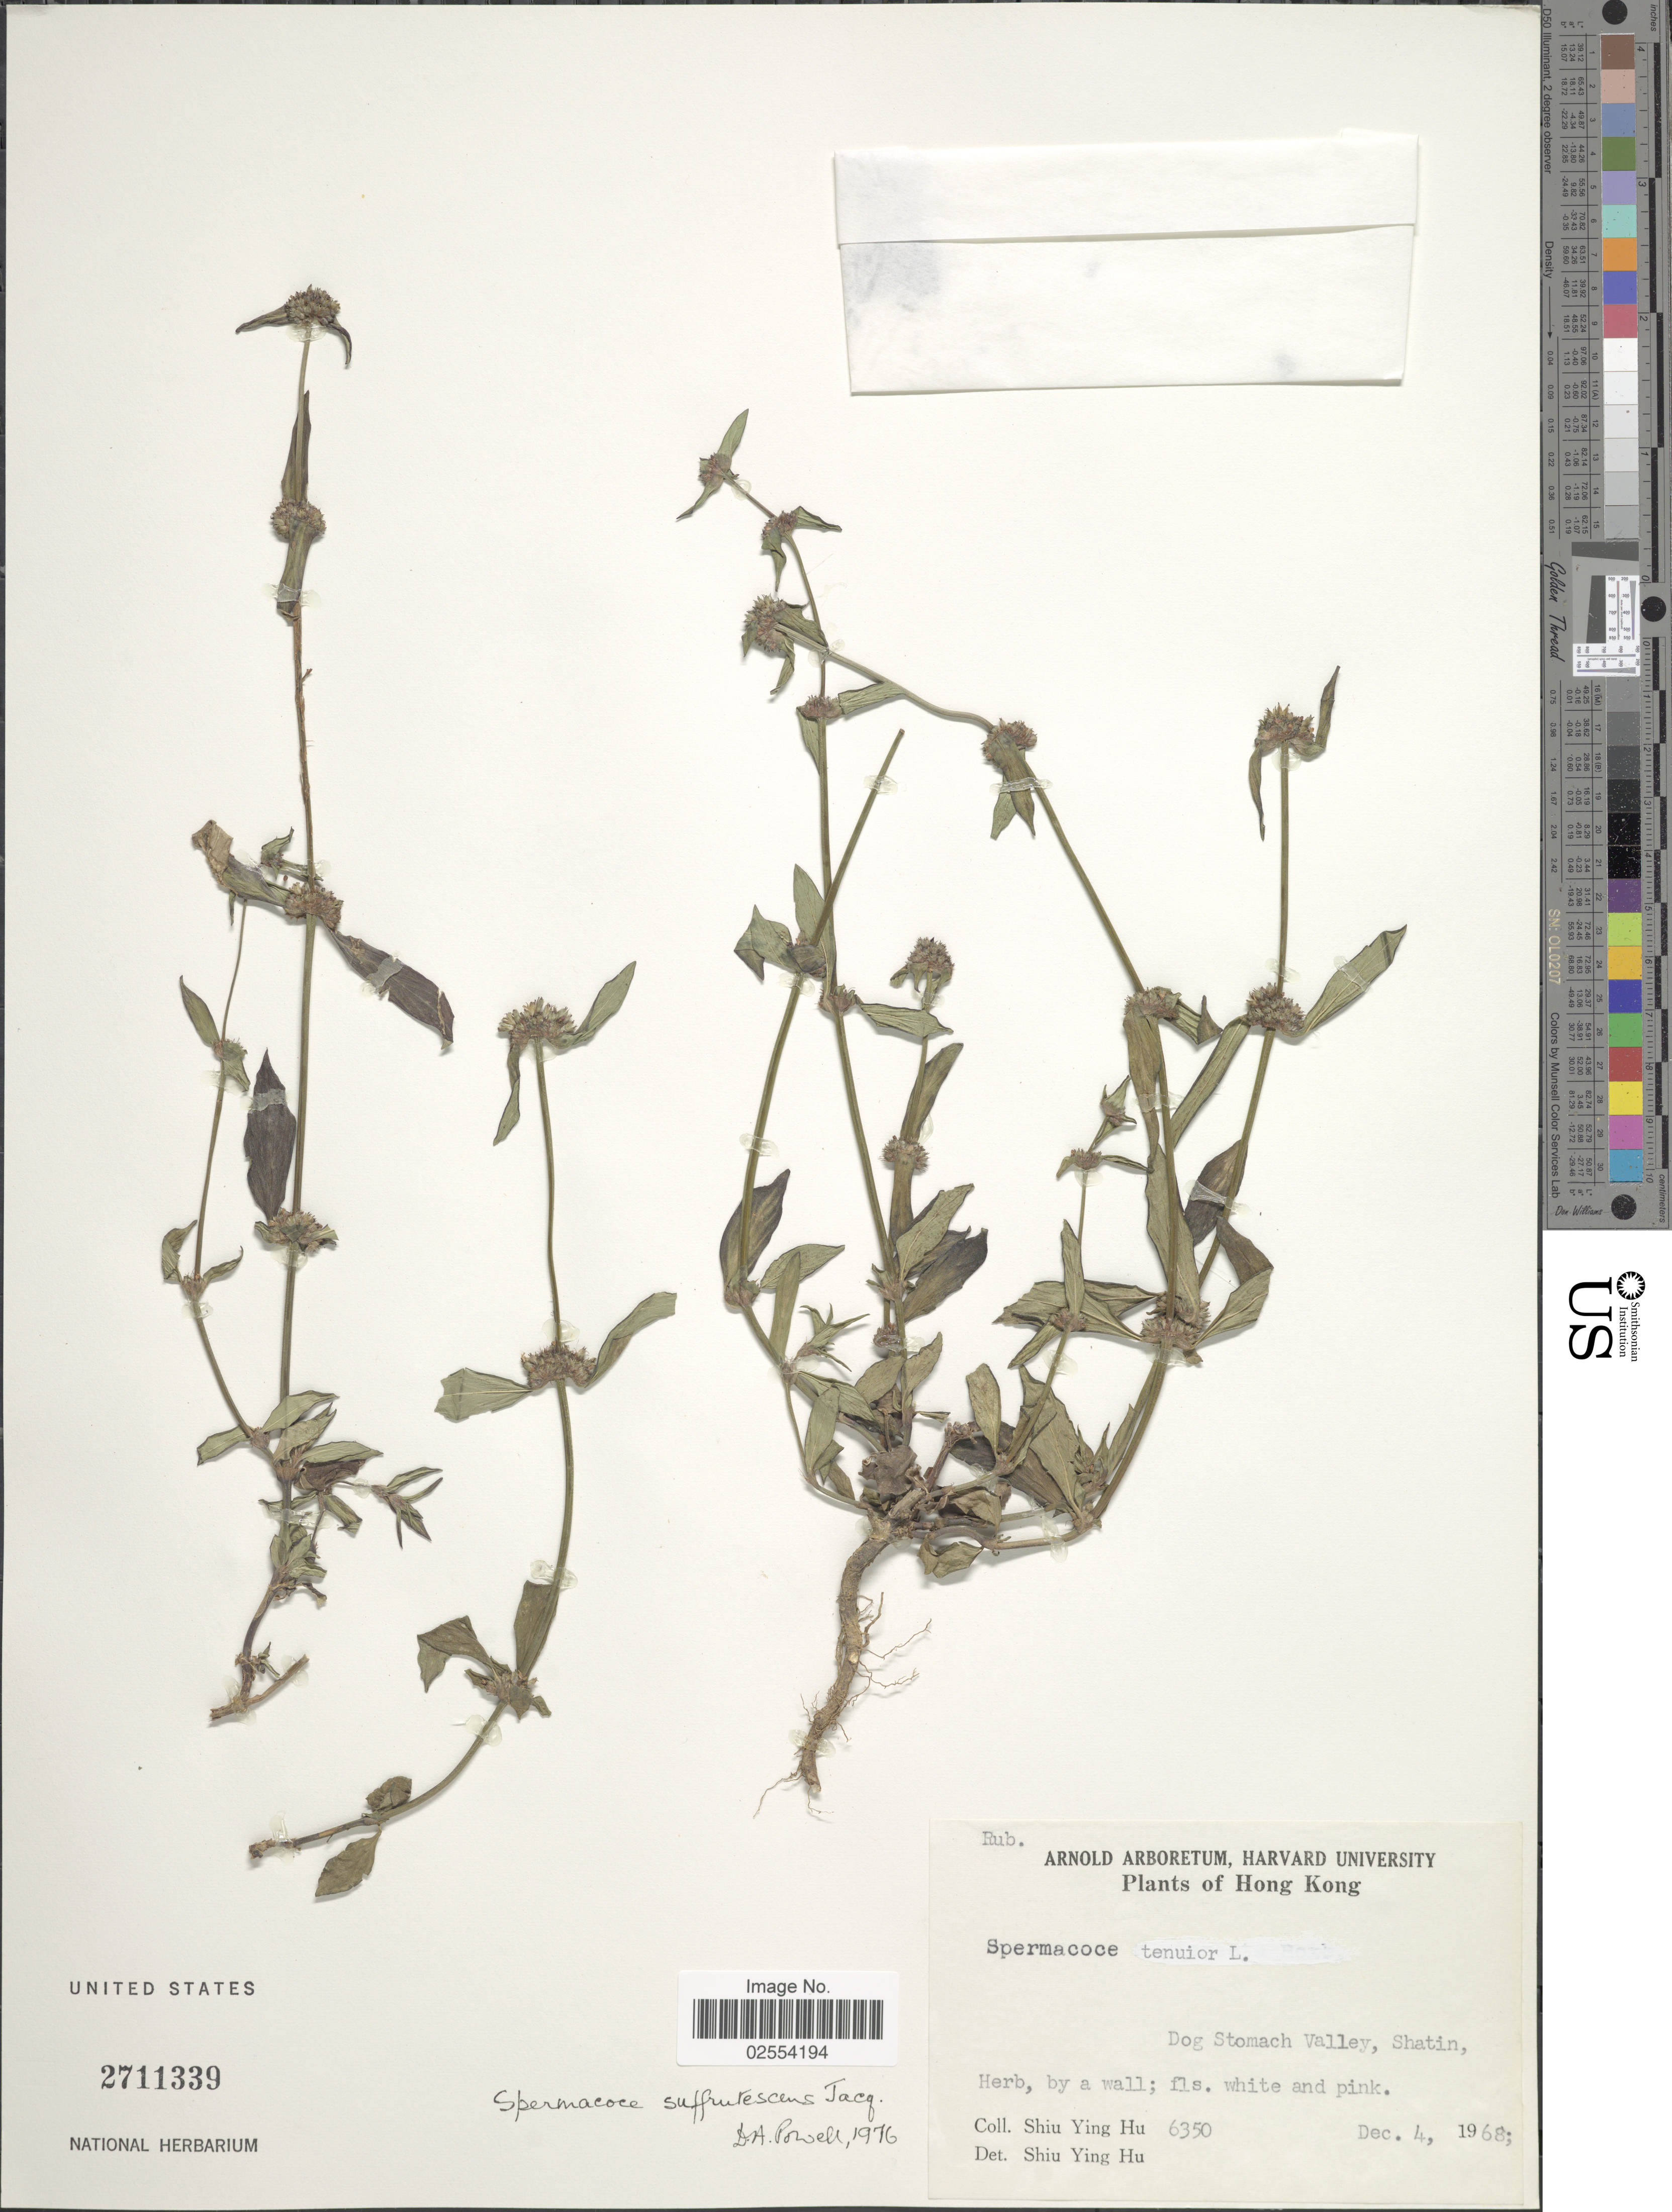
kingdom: Plantae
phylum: Tracheophyta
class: Magnoliopsida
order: Gentianales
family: Rubiaceae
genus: Spermacoce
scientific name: Spermacoce assurgens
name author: Ruiz & Pav.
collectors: S. Y. Hu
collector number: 6350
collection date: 1968-12-04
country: China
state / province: Hong Kong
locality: Dog Stomach Valley, Shatin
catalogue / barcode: US 2711339